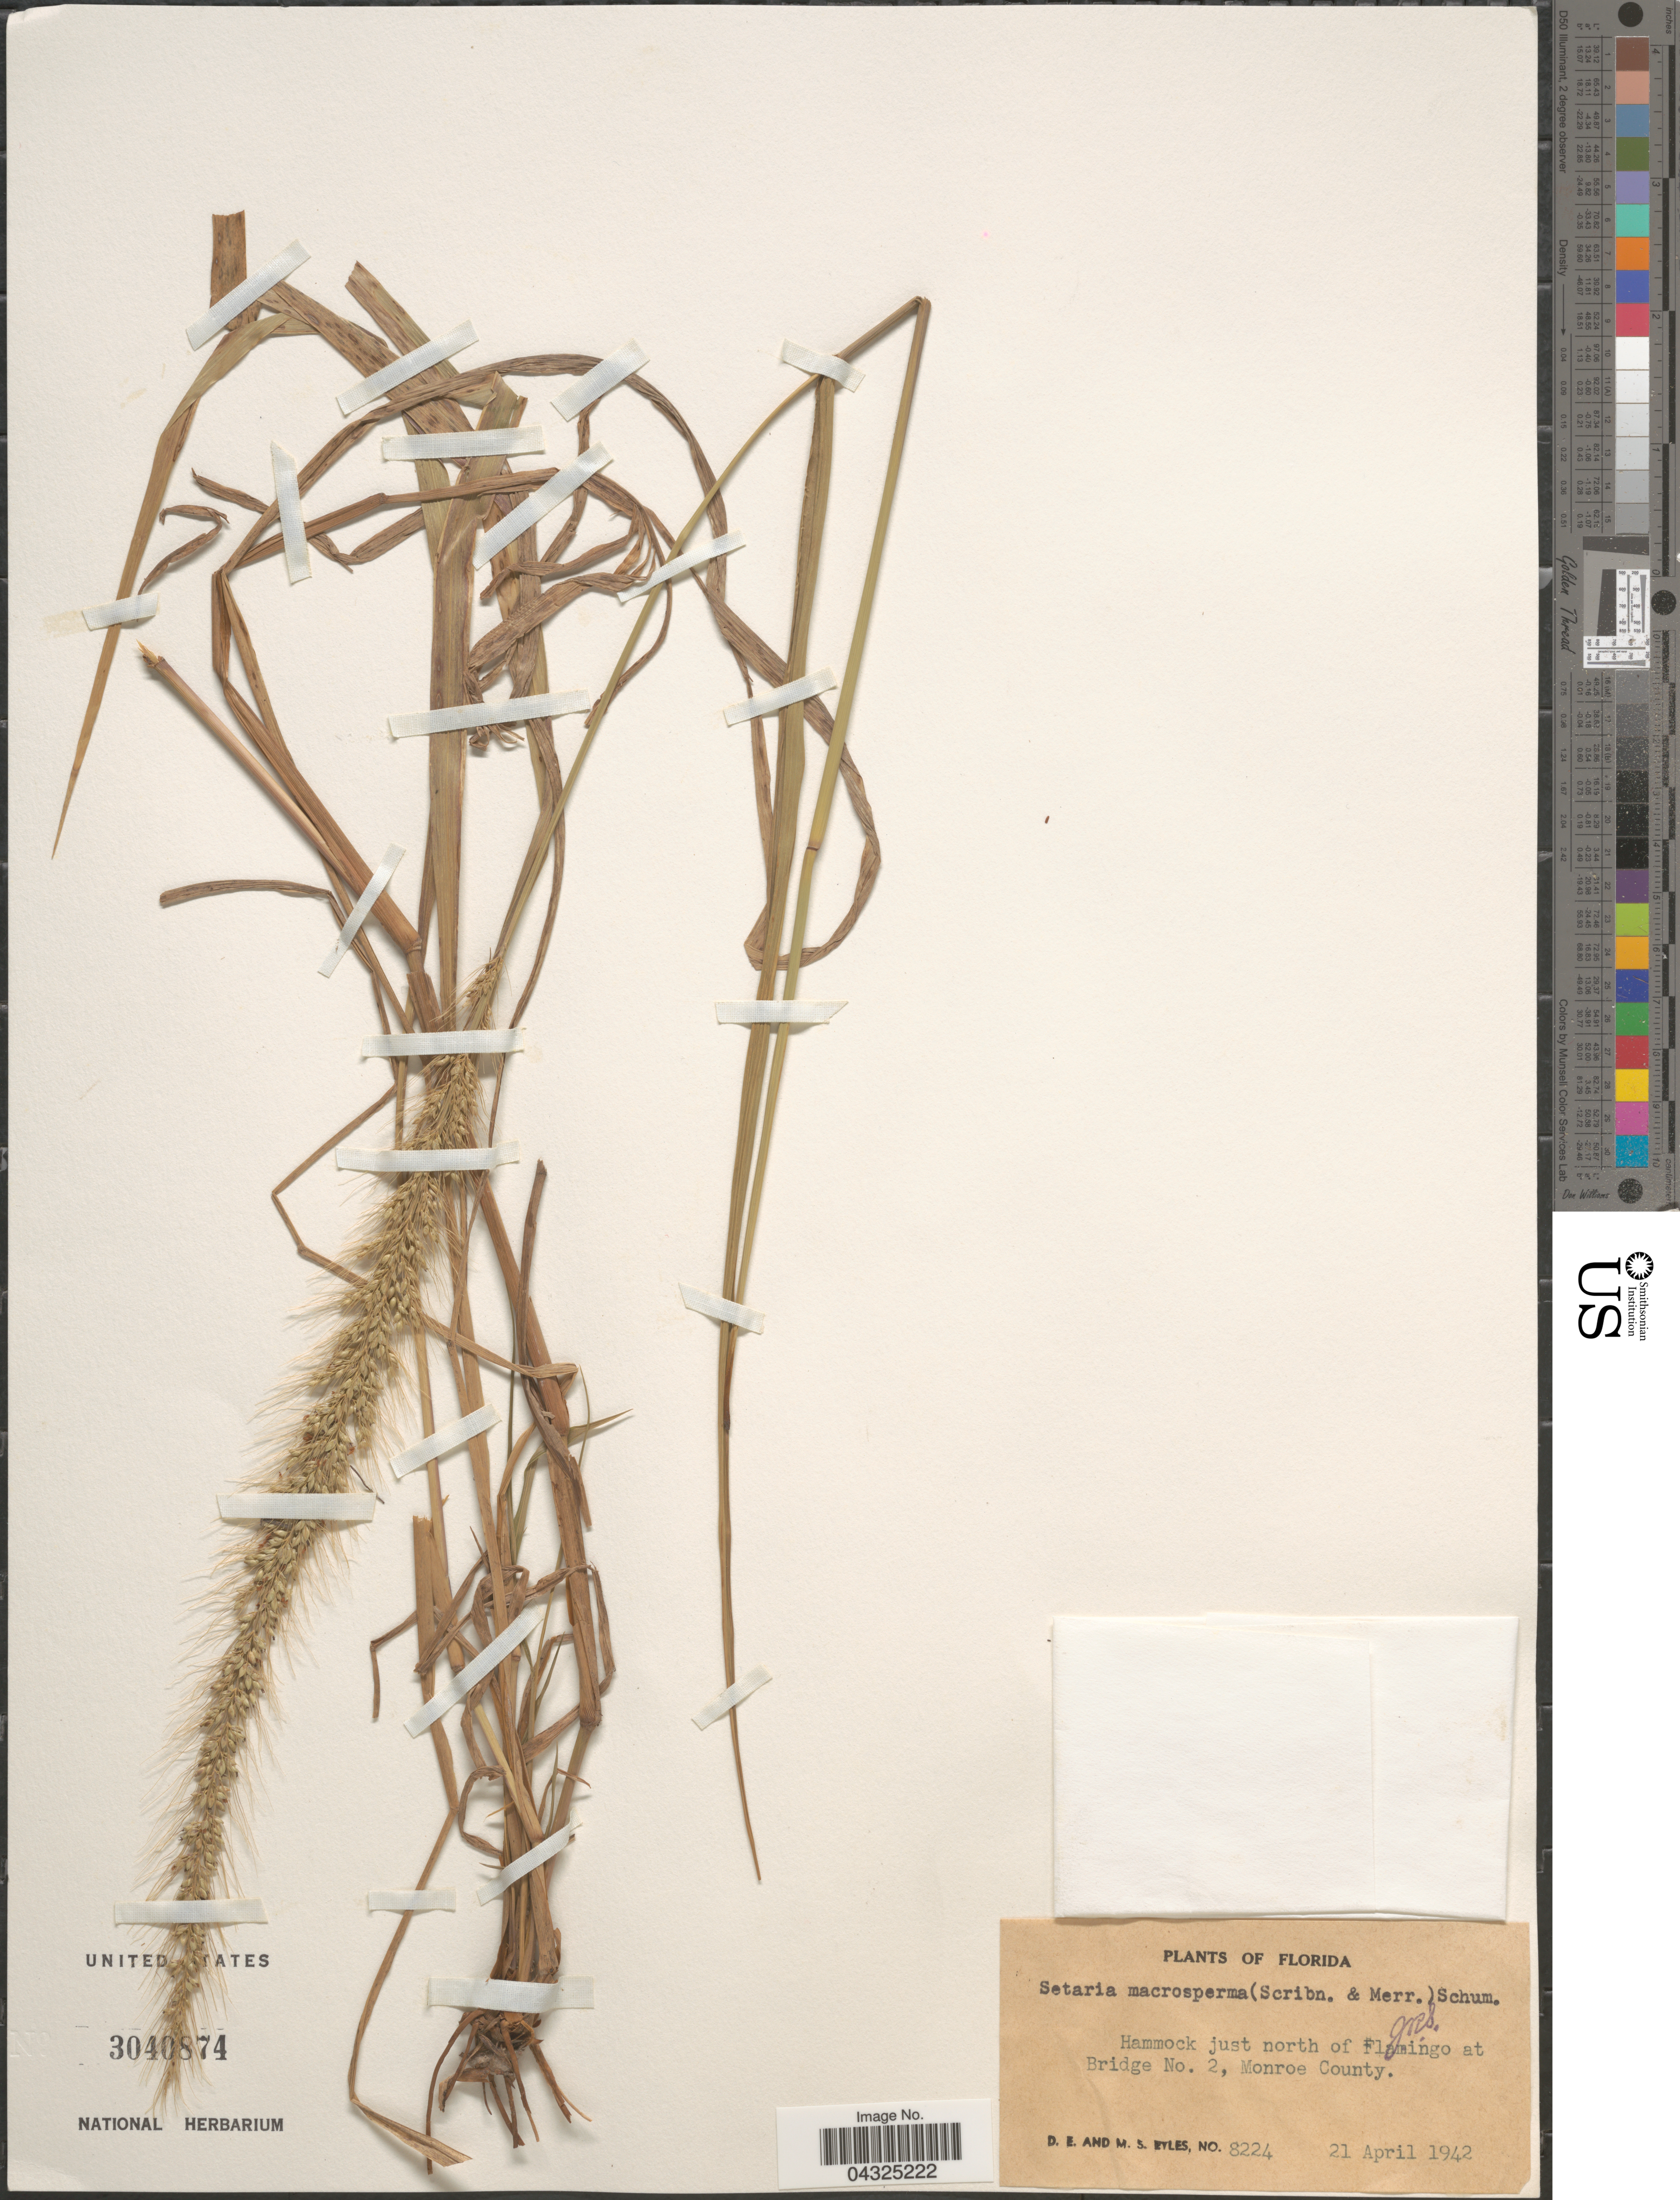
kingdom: Plantae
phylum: Tracheophyta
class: Liliopsida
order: Poales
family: Poaceae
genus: Setaria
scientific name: Setaria macrosperma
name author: (Scribn. & Merr.) K. Schum.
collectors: D. Eyles & M. Eyles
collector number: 8224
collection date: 1942-04-21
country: United States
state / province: Florida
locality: Hammock just north of Flamingo at Bridge No. 2, Monroe County.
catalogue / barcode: US 3040874